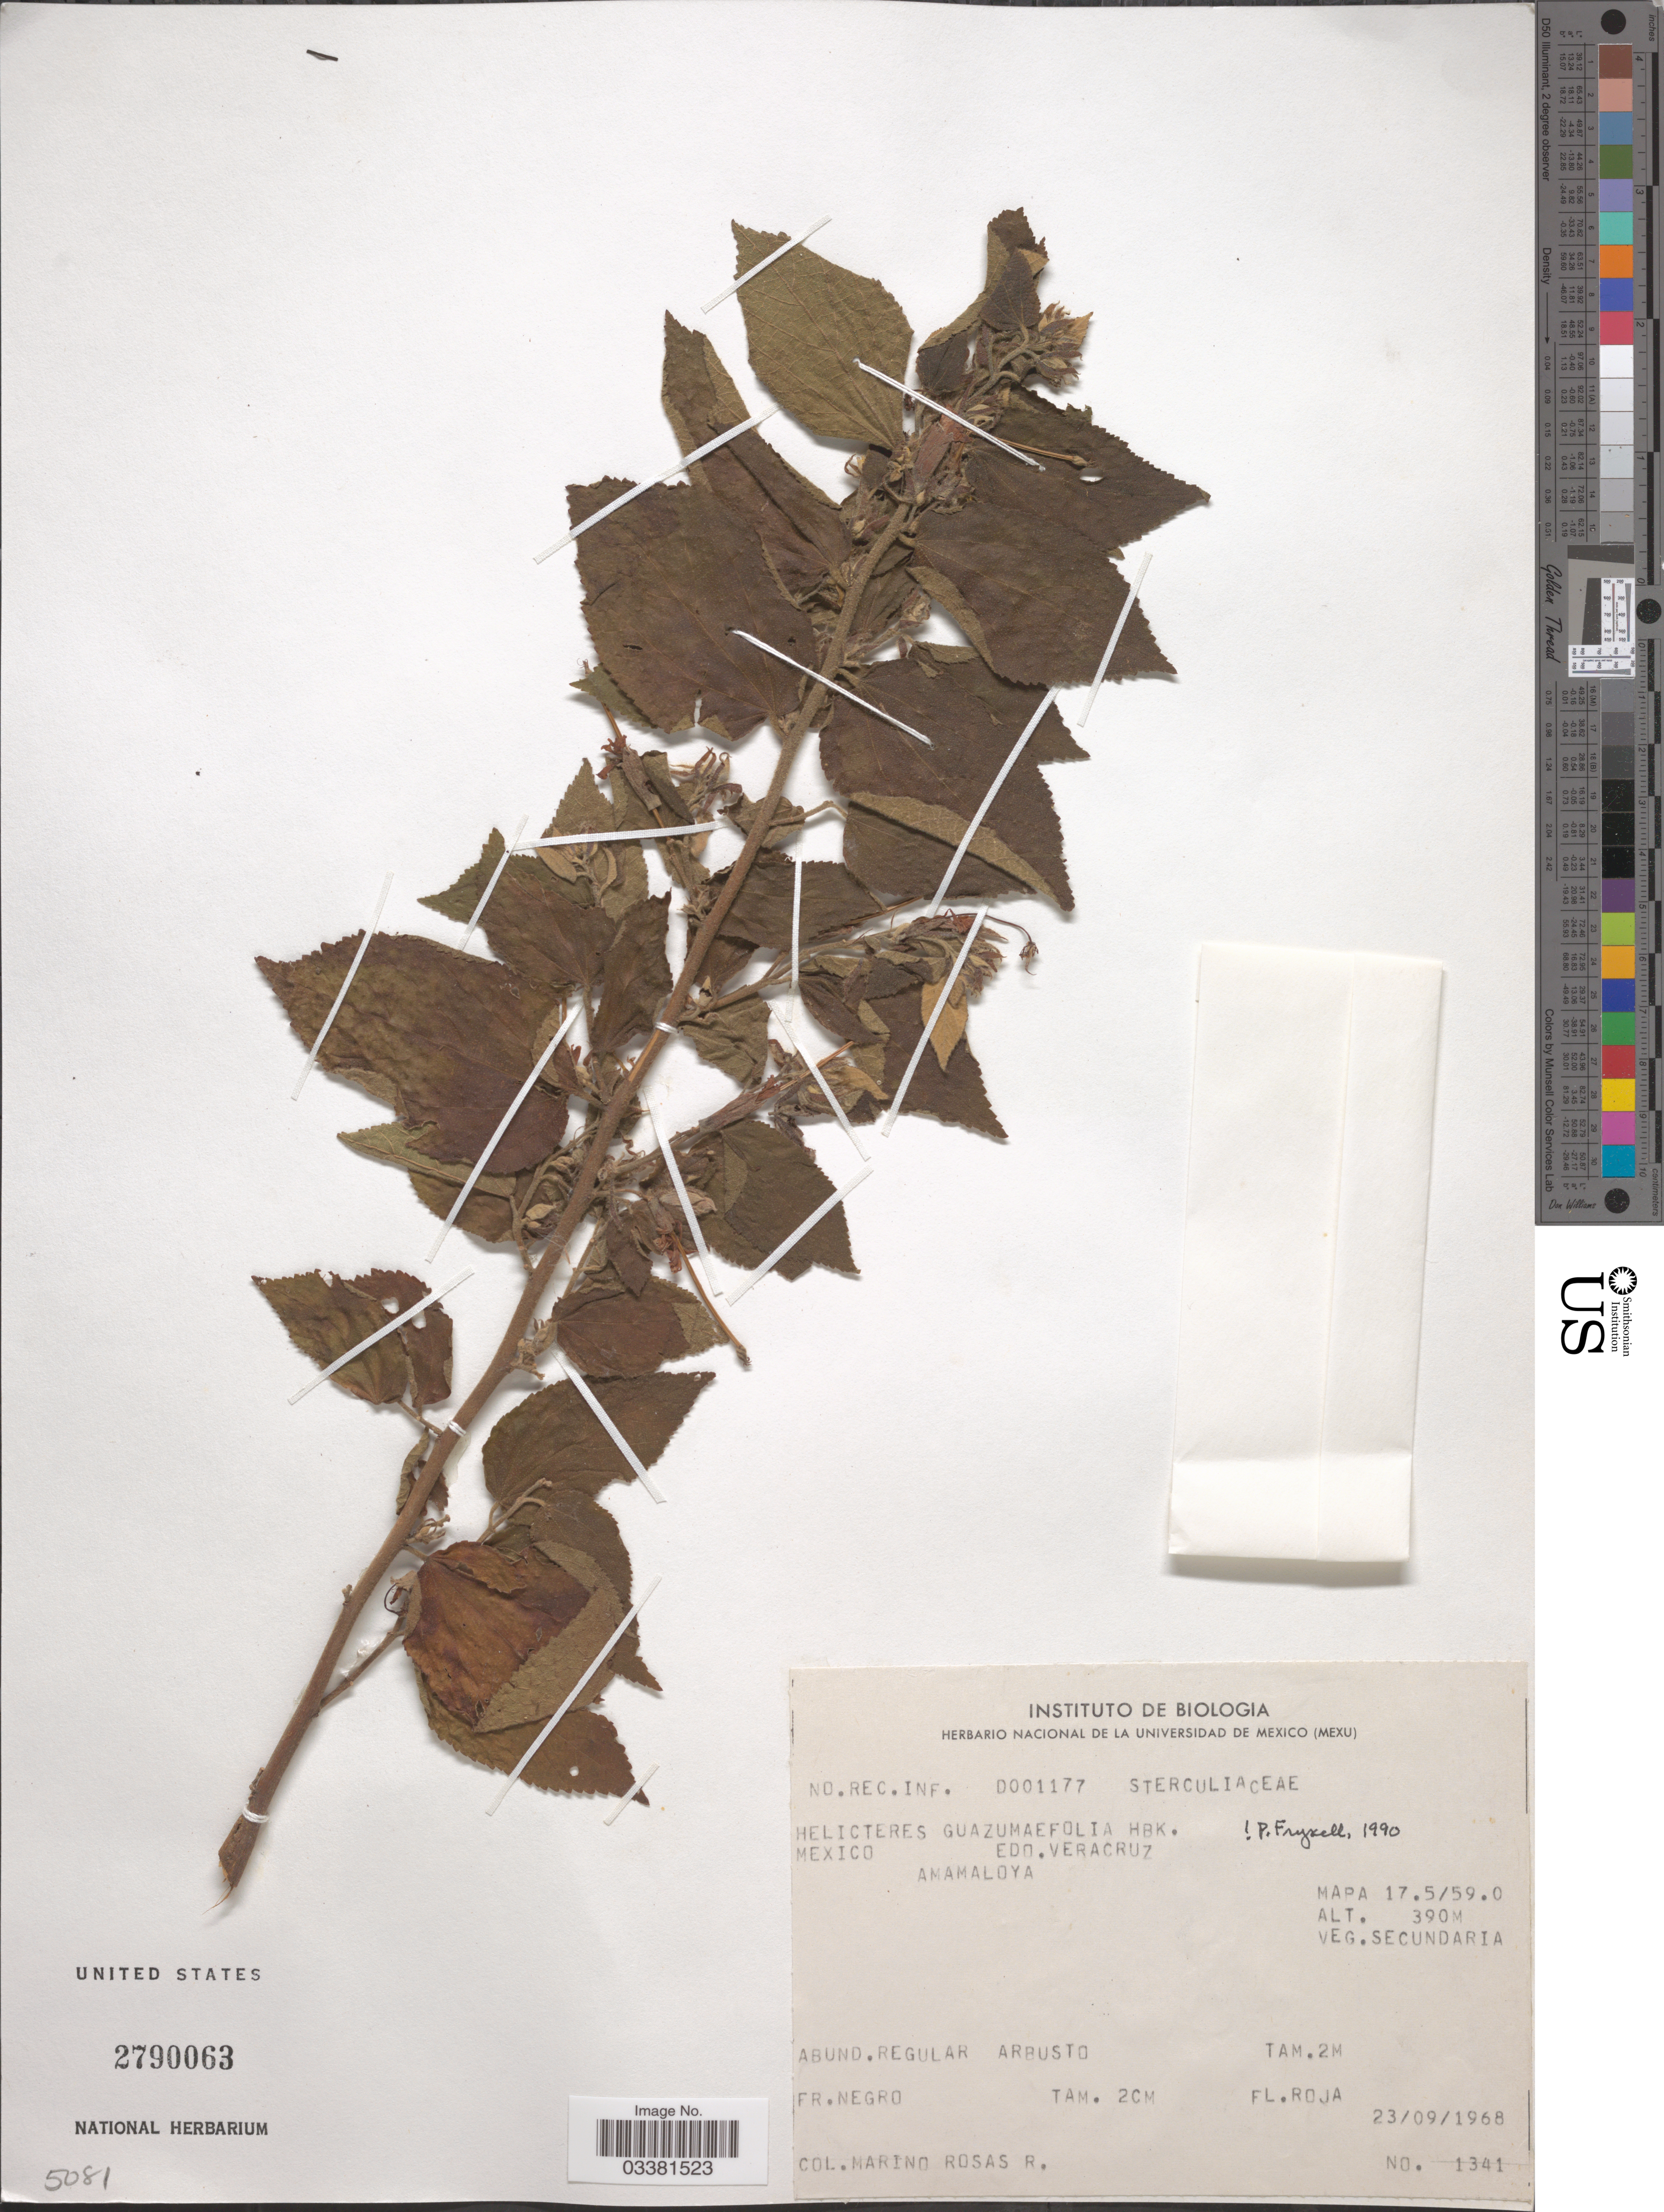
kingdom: Plantae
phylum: Tracheophyta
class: Magnoliopsida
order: Malvales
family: Malvaceae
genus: Helicteres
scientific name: Helicteres guazumifolia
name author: Kunth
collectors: M. Rosas R.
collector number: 1341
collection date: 1968-09-23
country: Mexico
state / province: Veracruz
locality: Edo. Veracruz. Amamaloya. Mapa 17.5 / 59.0.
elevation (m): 390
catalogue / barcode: US 2790063